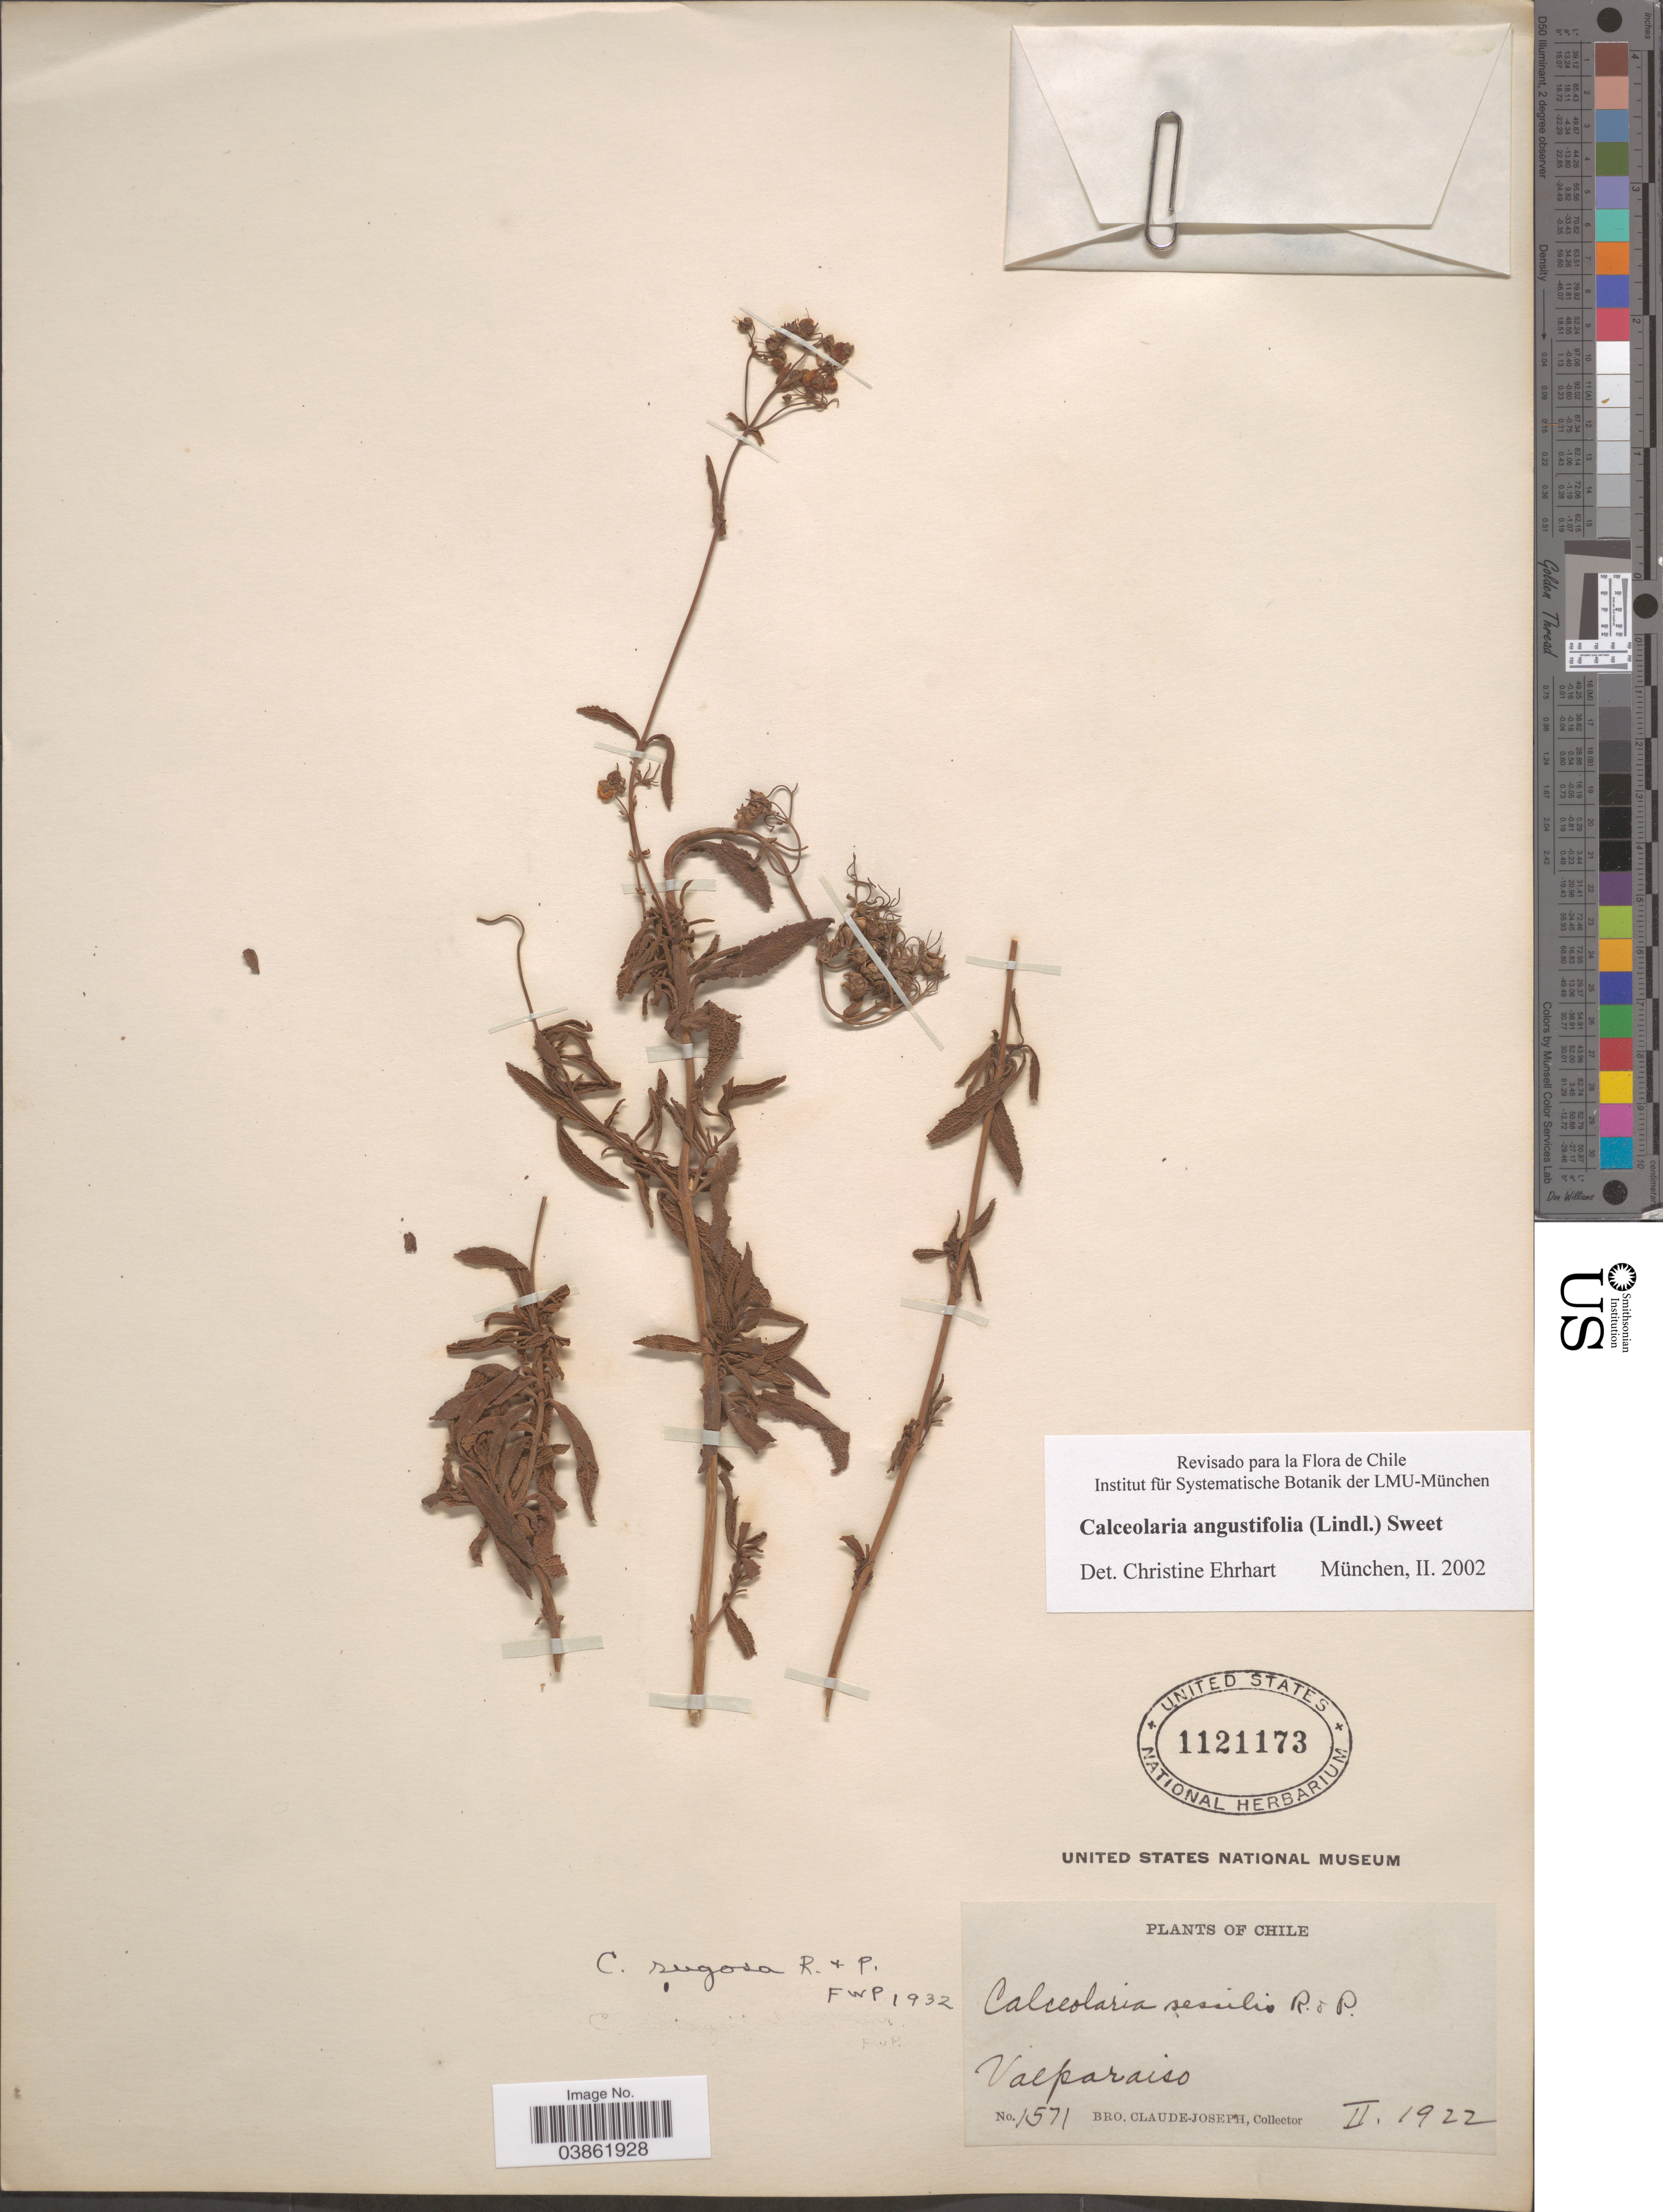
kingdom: Plantae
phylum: Tracheophyta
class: Magnoliopsida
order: Lamiales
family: Calceolariaceae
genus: Calceolaria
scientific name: Calceolaria angustifolia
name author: (Lindl.) Sweet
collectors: Bro. Claude-Joseph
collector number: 1571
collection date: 1922-02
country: Chile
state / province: Valparaíso (V)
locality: Valparaiso.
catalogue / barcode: US 1121173